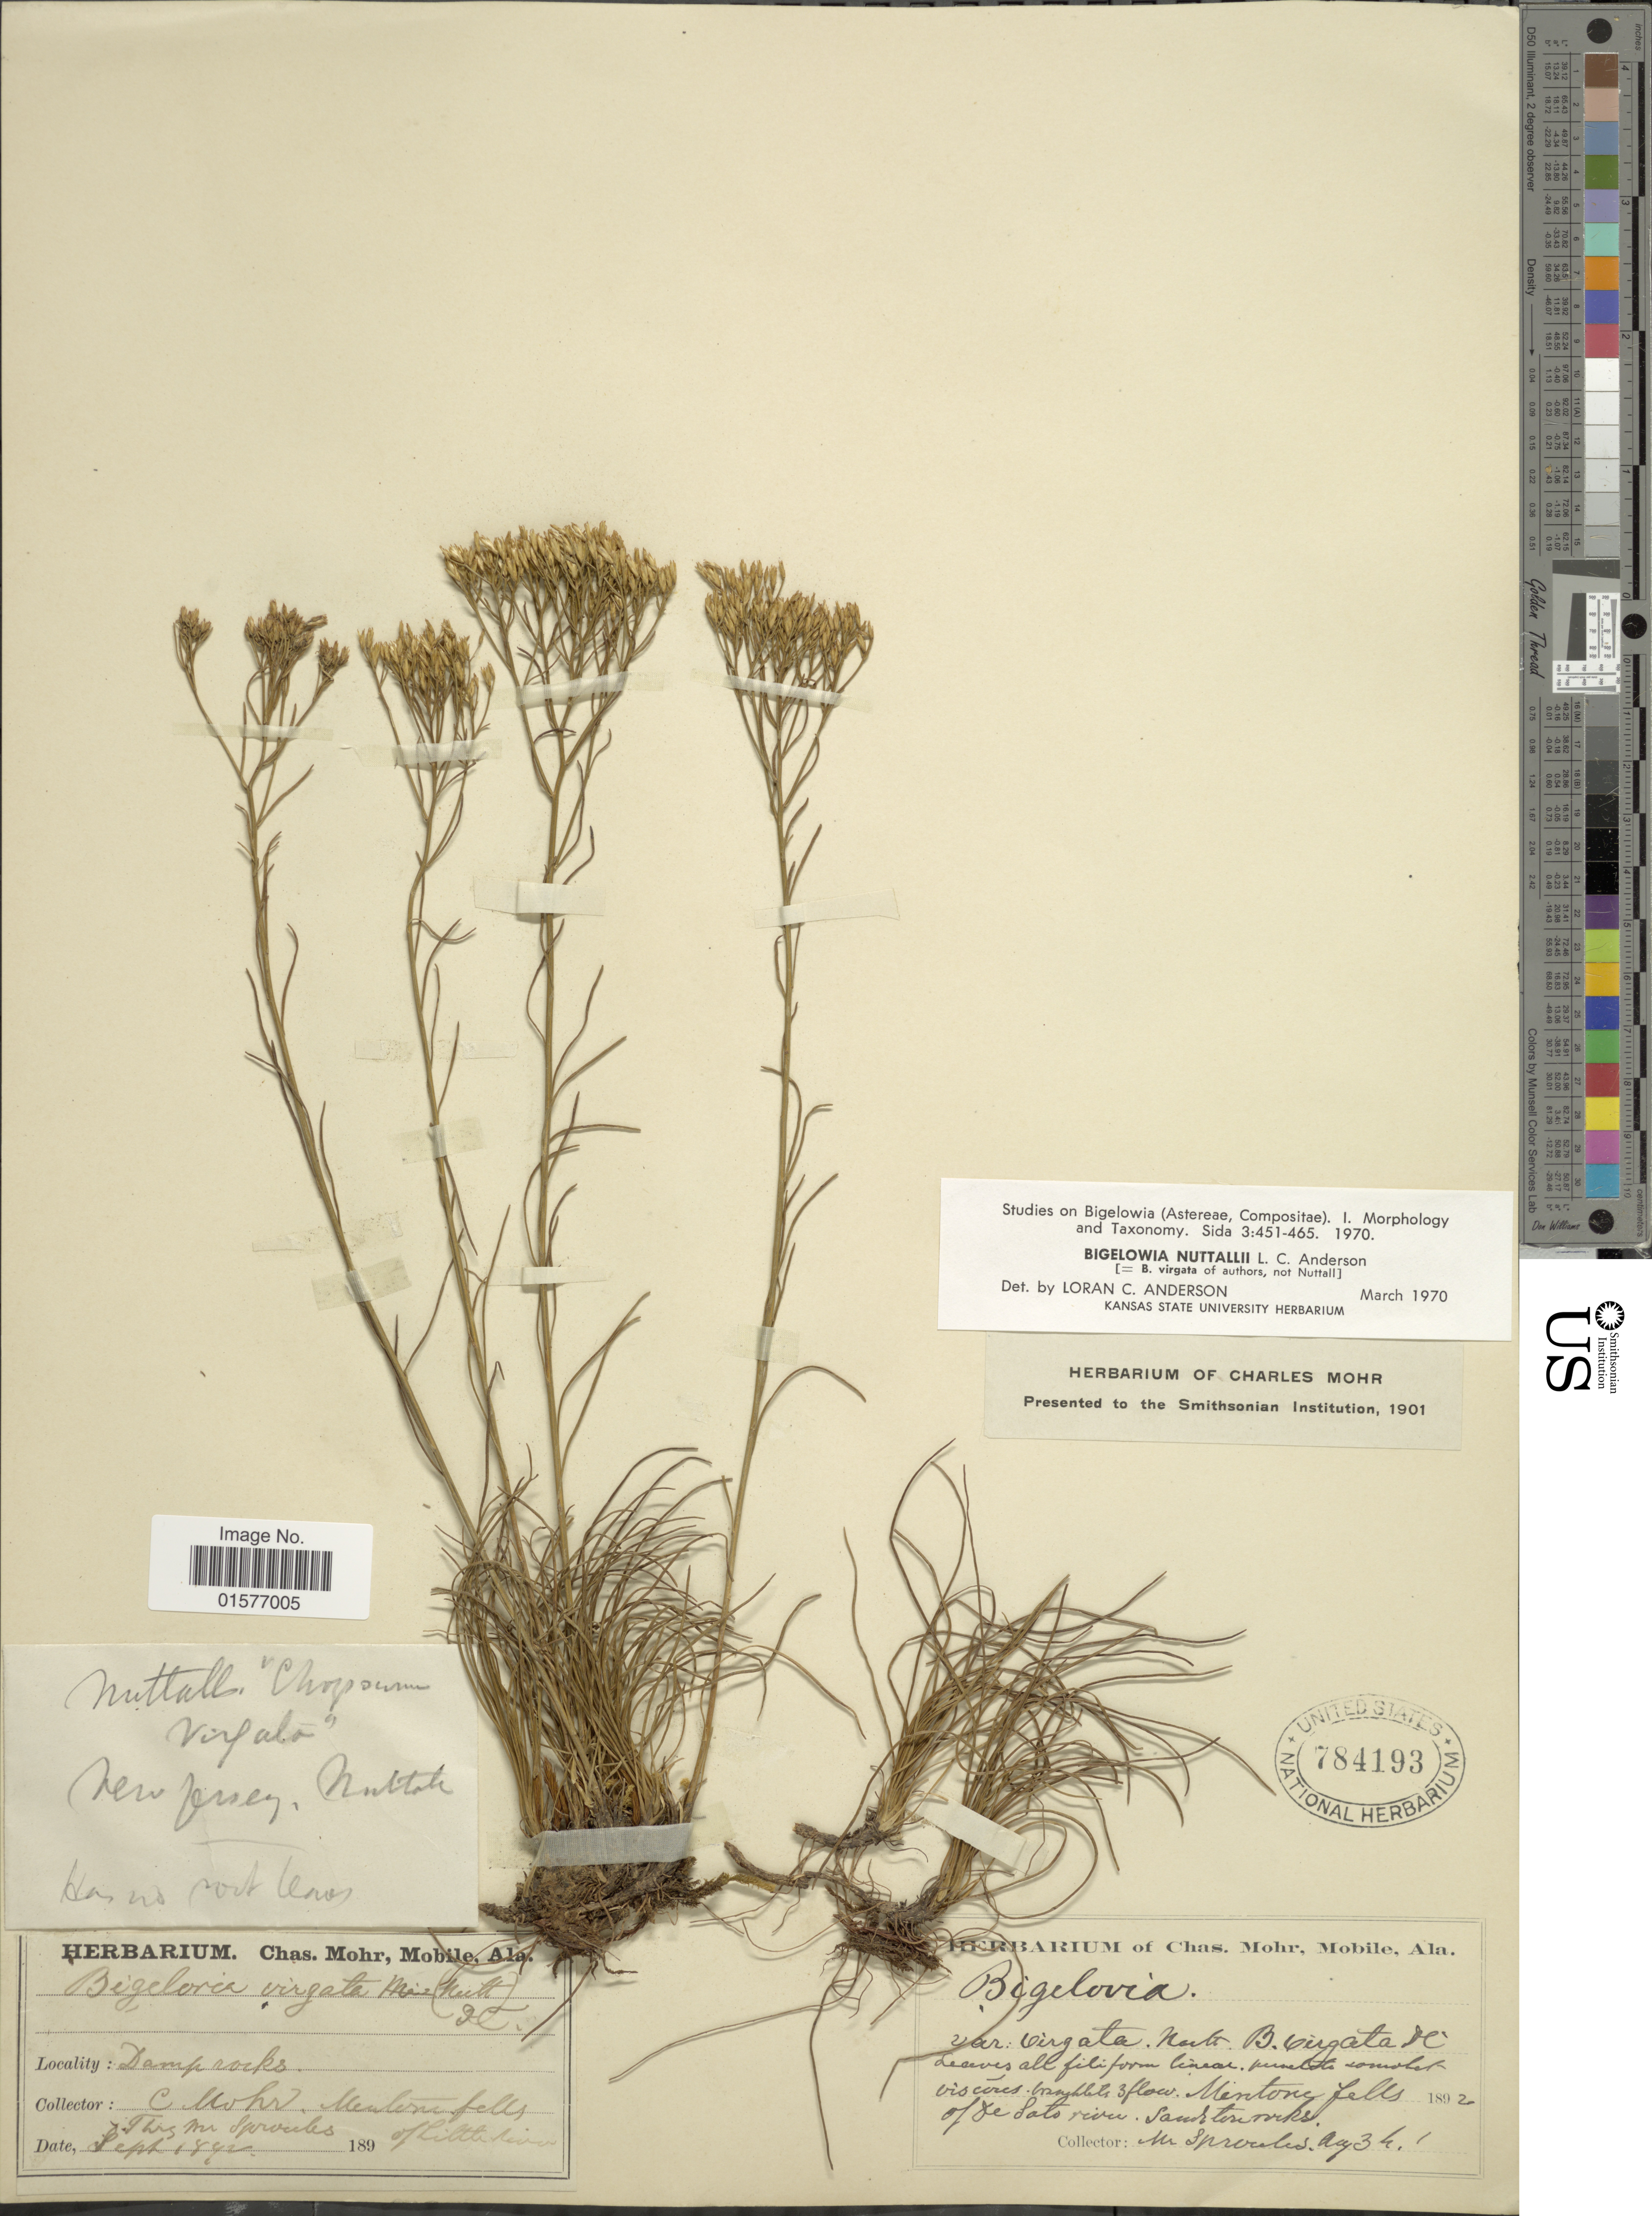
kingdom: Plantae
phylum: Tracheophyta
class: Magnoliopsida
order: Asterales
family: Asteraceae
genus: Bigelowia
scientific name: Bigelowia nuttallii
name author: L.C. Anderson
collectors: -. Sproules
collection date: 1892-08-03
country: United States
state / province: Alabama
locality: Mentone Falls, of De Sato River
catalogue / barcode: US 784193-2